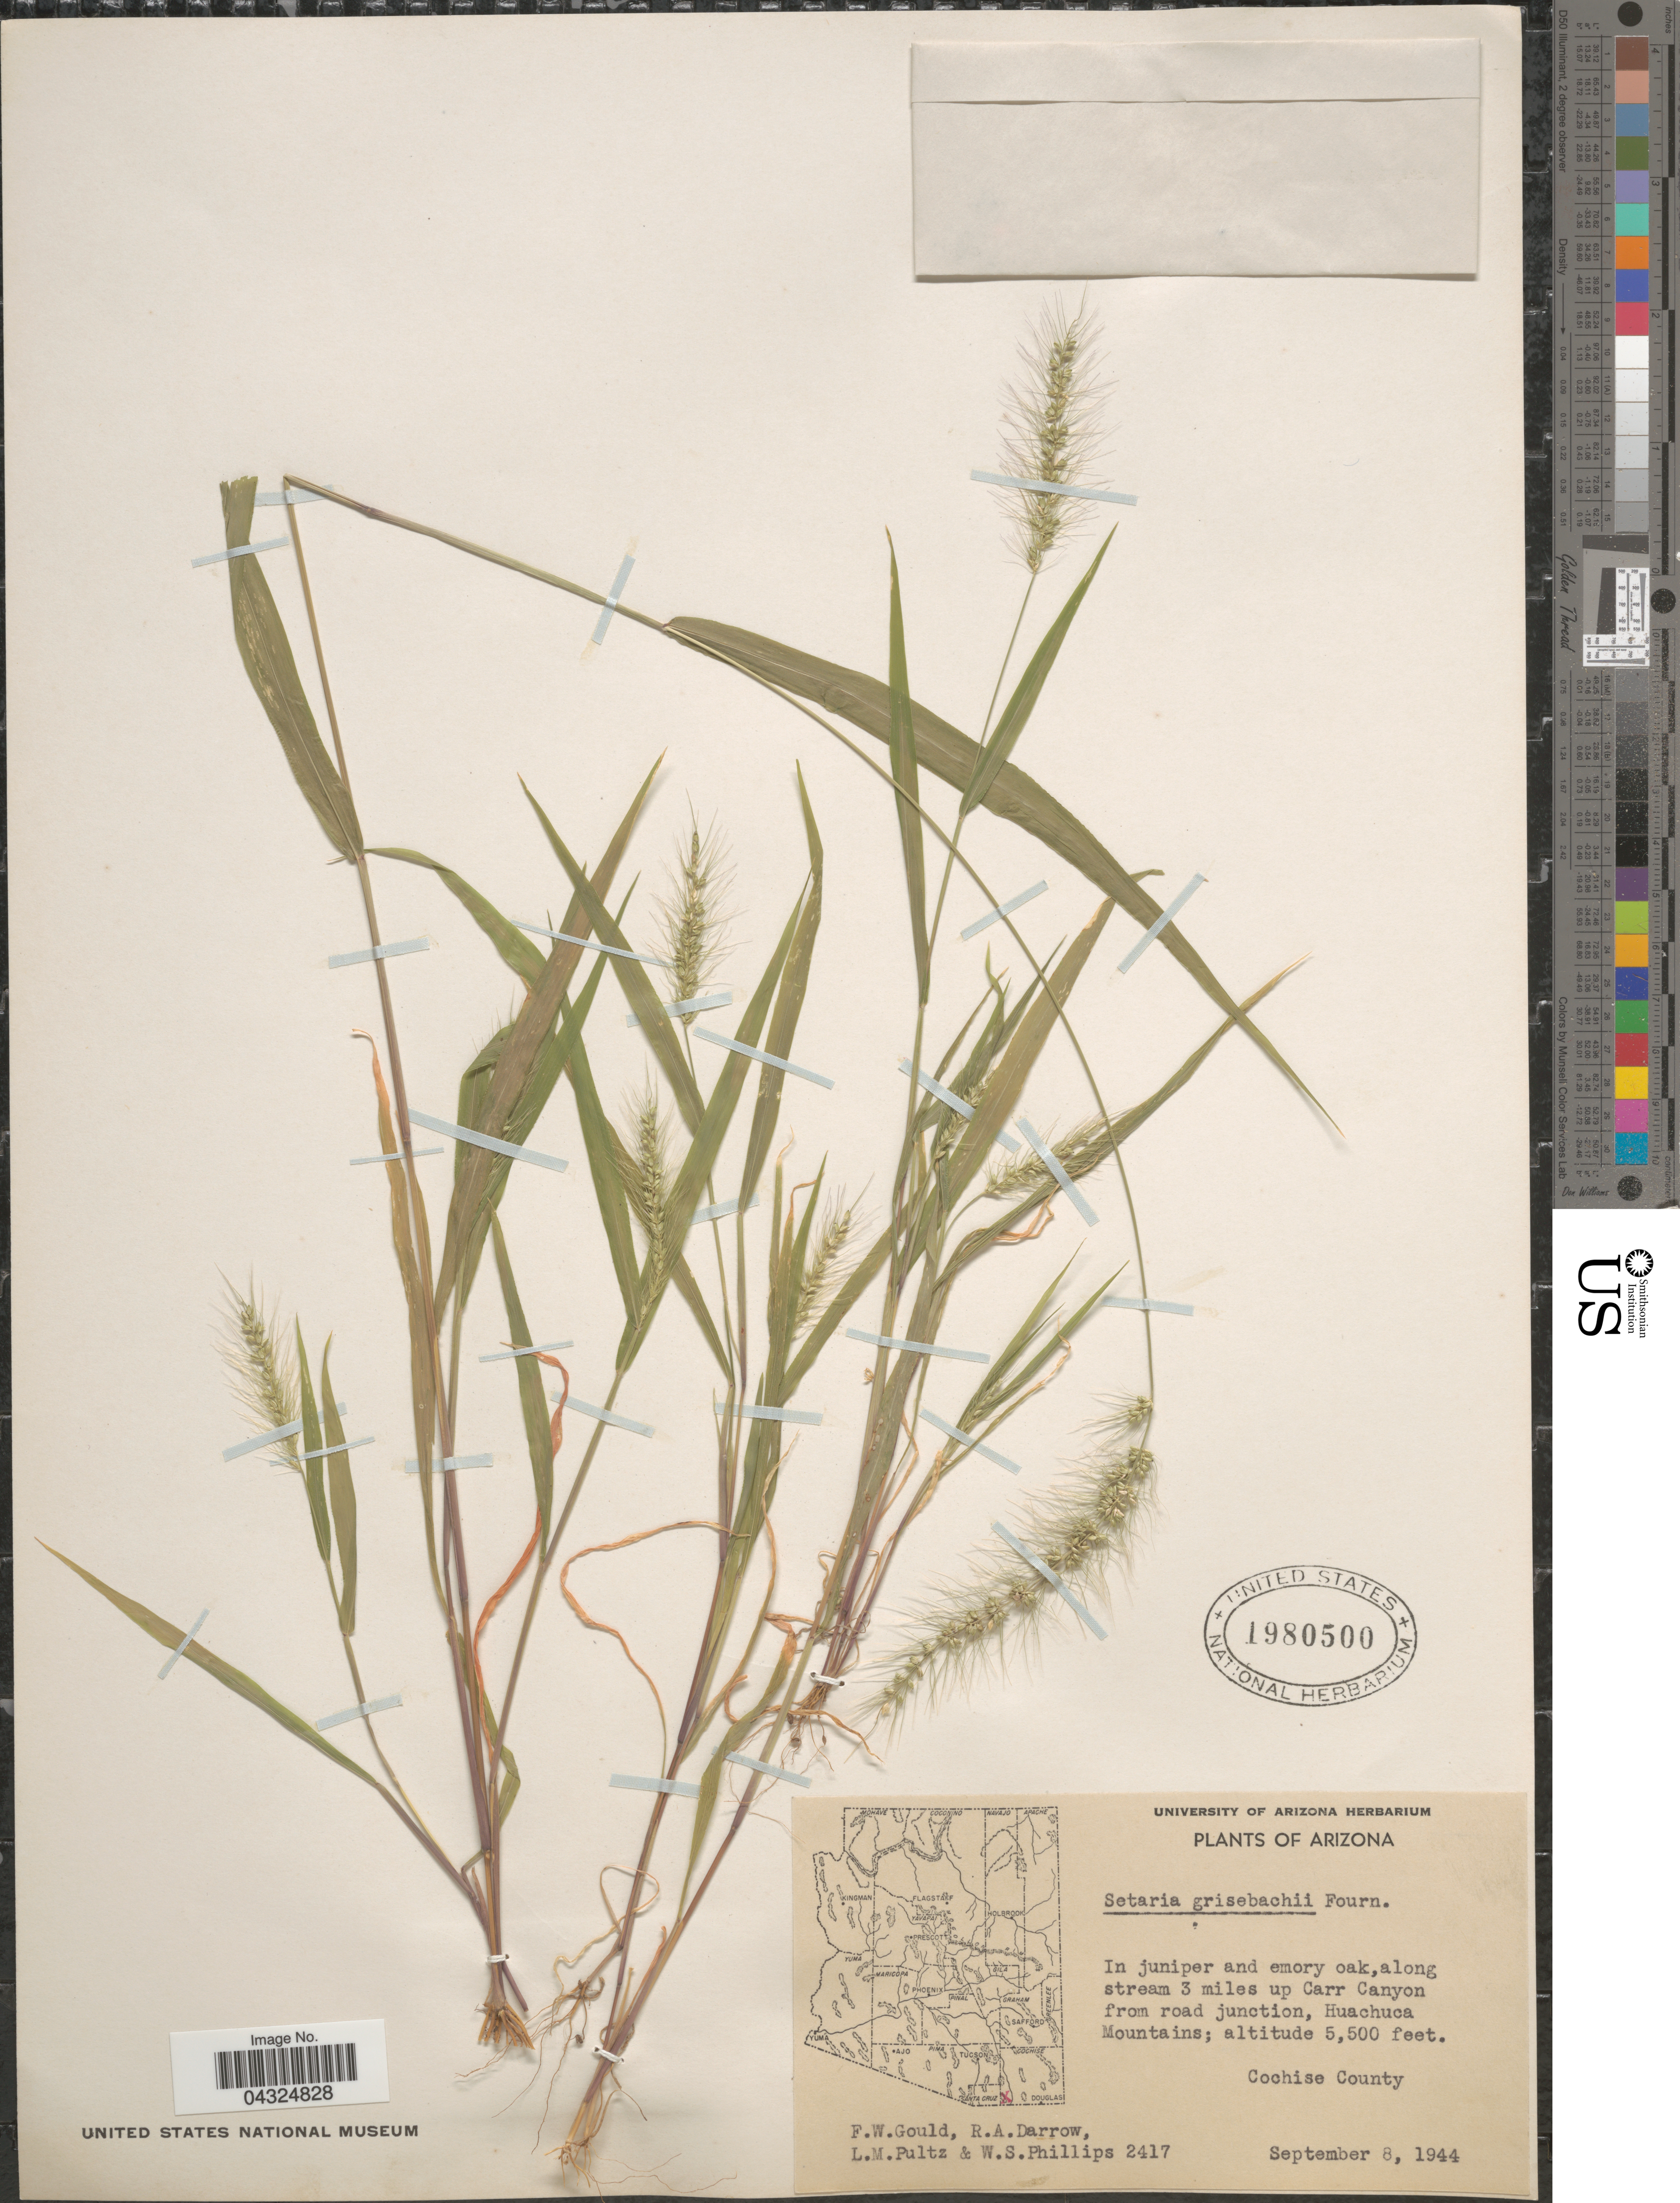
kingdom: Plantae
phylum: Tracheophyta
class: Liliopsida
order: Poales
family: Poaceae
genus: Setaria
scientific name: Setaria grisebachii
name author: E. Fourn.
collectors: F. W. Gould, R. A. Darrow, L. Pultz & W. S. Phillips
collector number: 2417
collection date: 1944-09-08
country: United States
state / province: Arizona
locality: In juniper and emory oak, along stream 3 miles up Carr Canyon from road junction, Huachuca Mountains. Cochise County.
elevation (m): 1676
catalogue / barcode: US 1980500